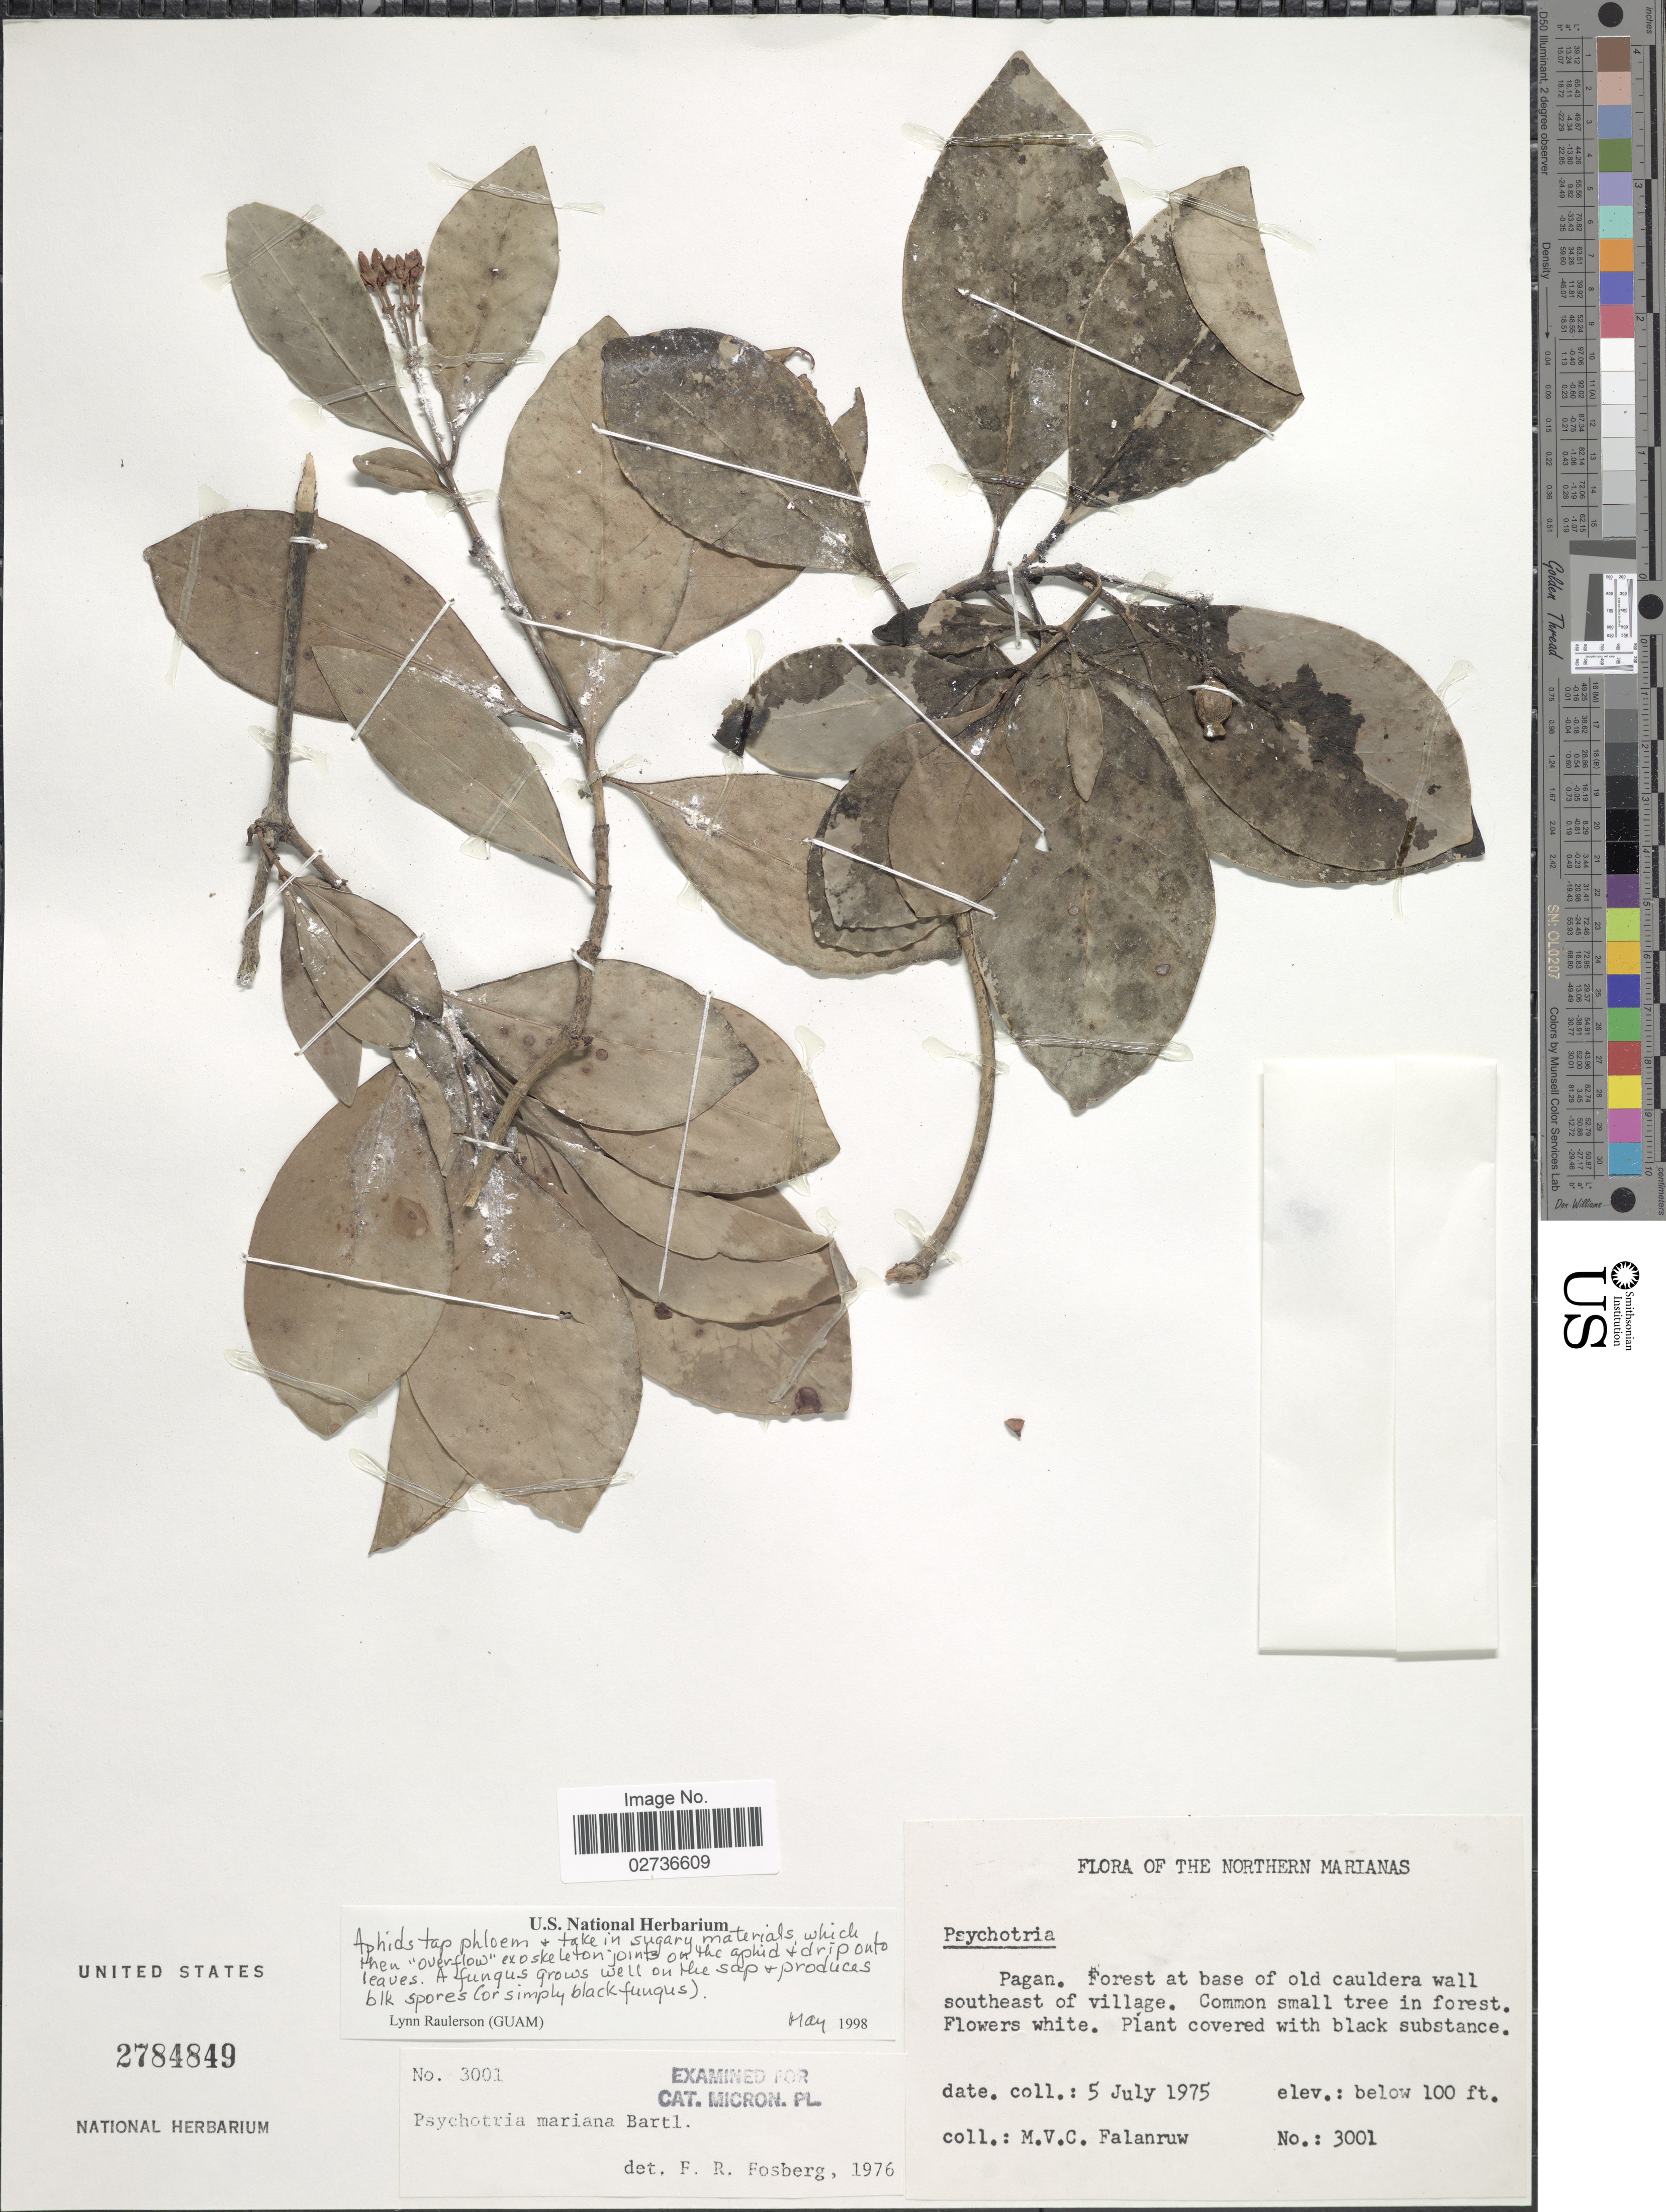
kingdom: Plantae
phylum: Tracheophyta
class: Magnoliopsida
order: Gentianales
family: Rubiaceae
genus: Psychotria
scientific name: Psychotria mariana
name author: Bartl. ex DC.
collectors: M. V. Falanruw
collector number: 3001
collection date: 1975-07-05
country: Northern Mariana Islands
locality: Pagan, Forest at base of old cauldera wall southeast of village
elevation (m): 30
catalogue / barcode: US 2784849